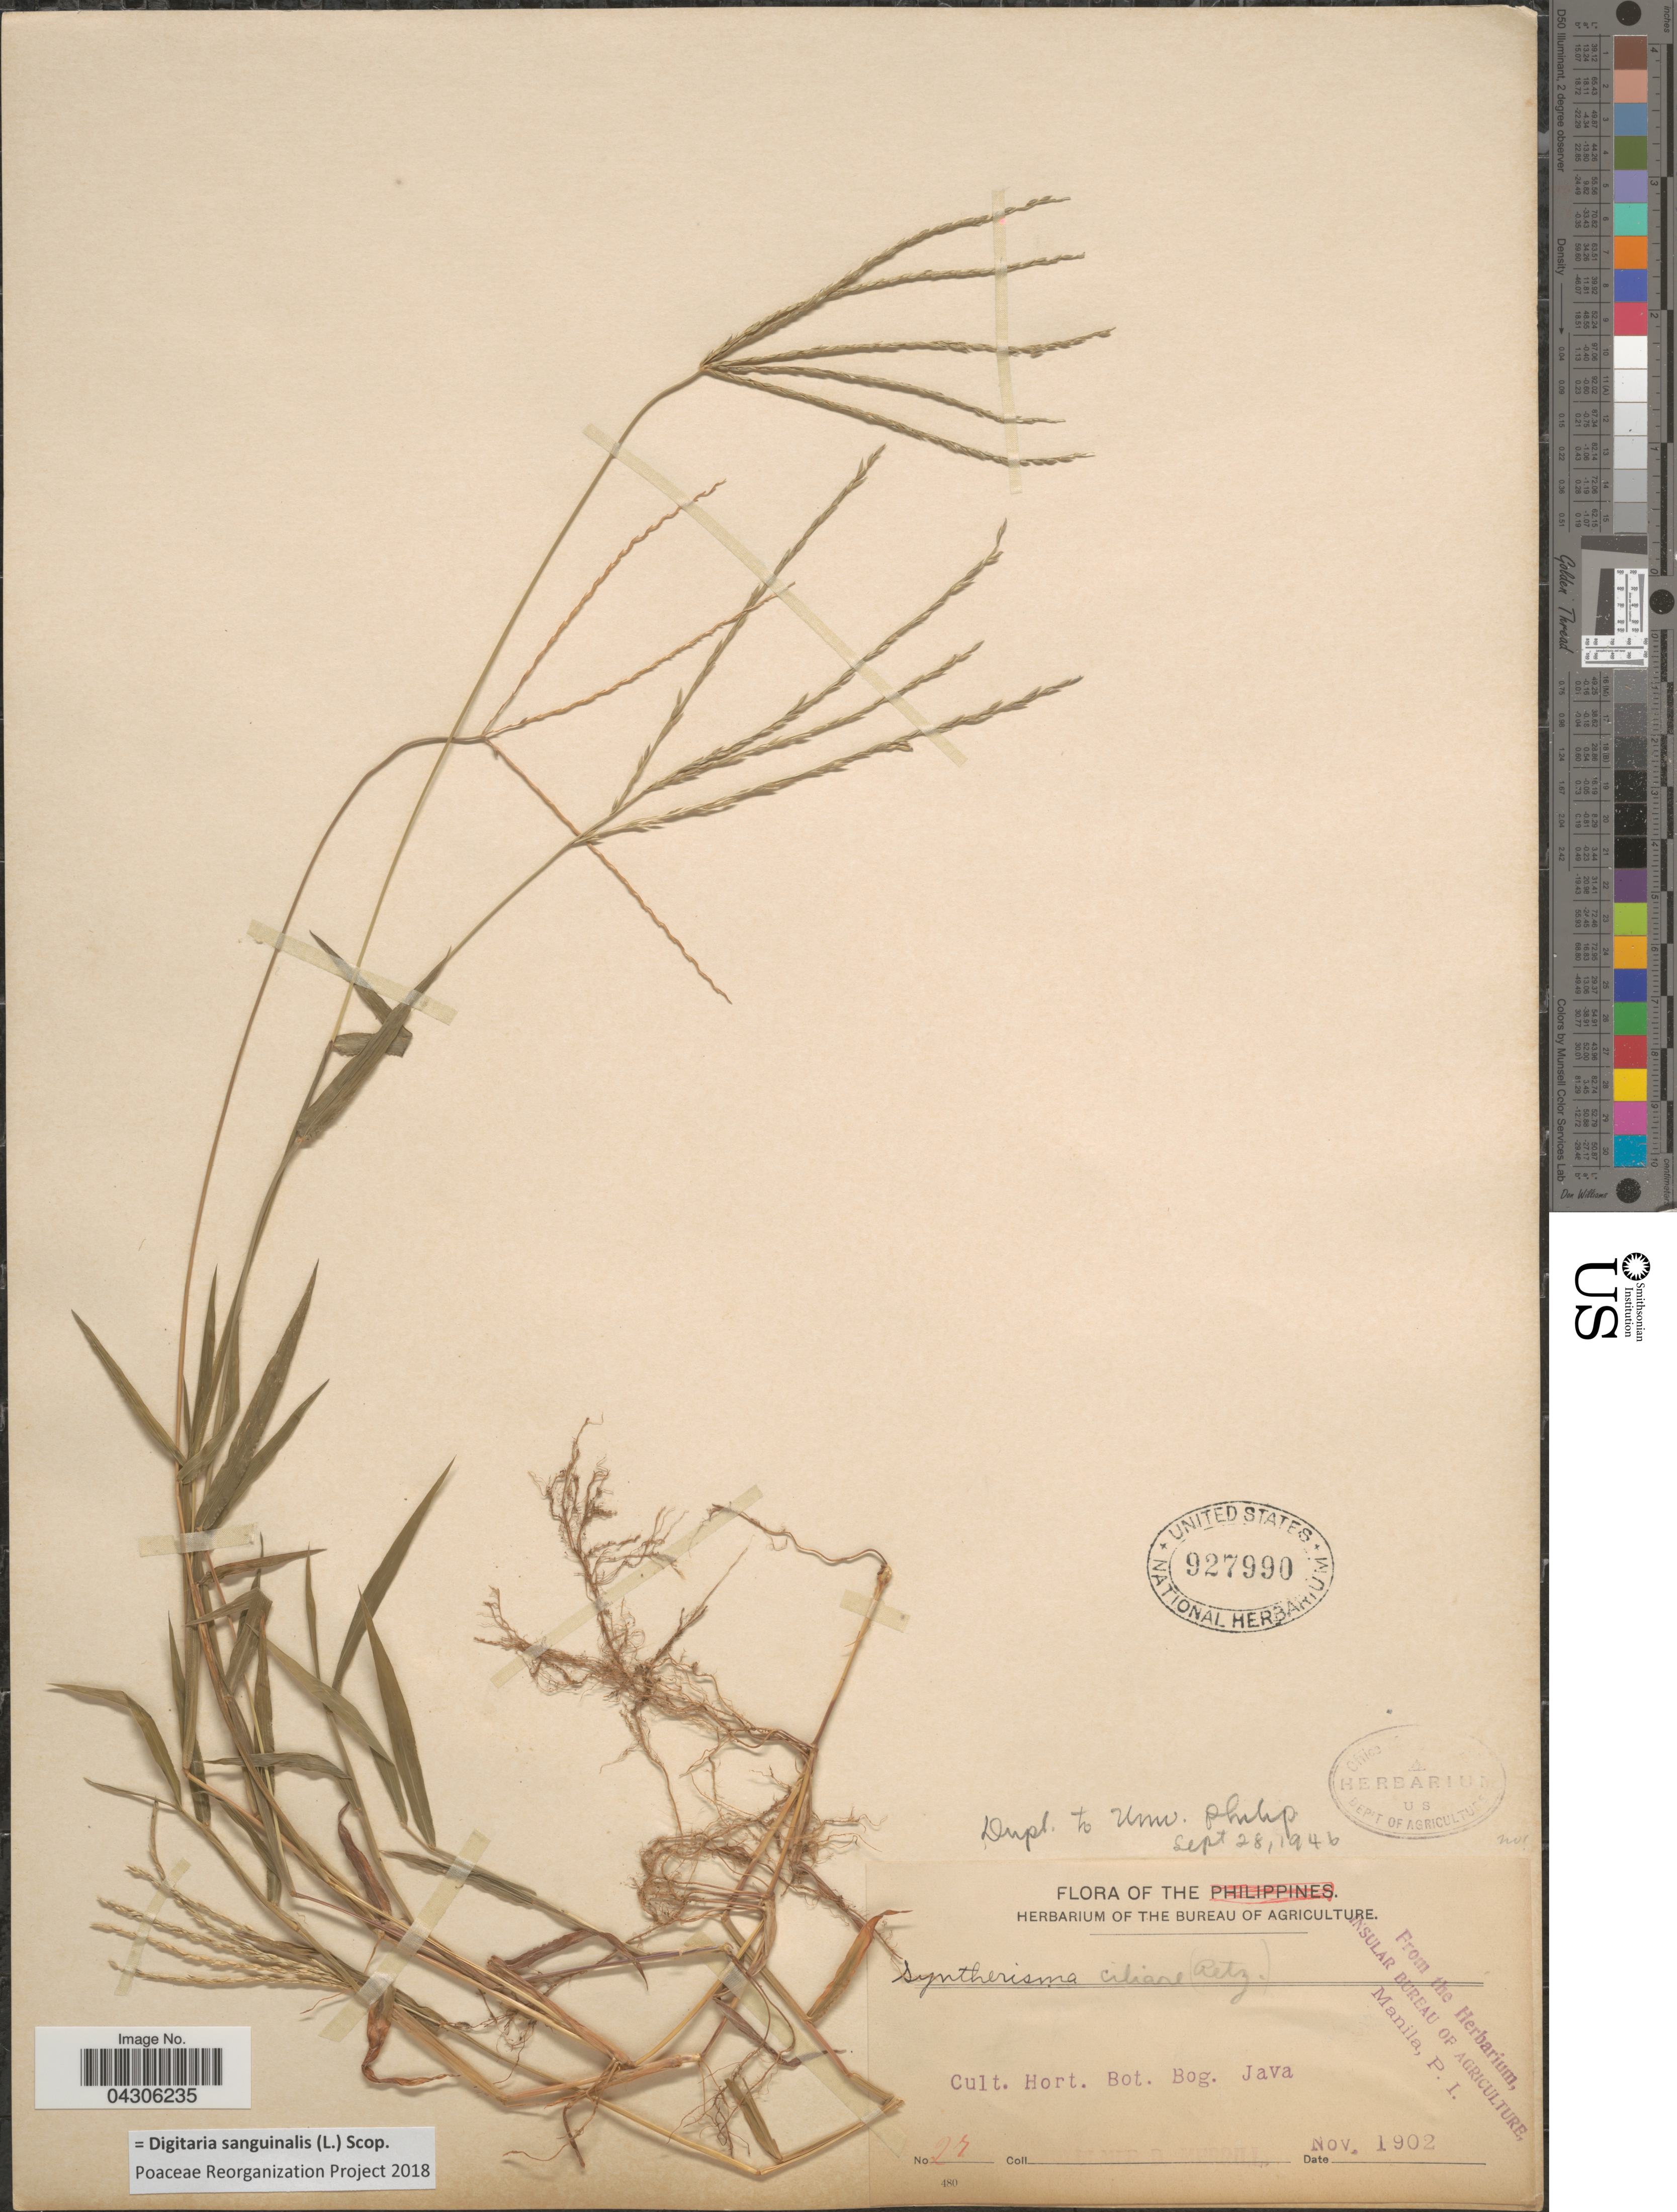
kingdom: Plantae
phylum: Tracheophyta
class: Liliopsida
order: Poales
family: Poaceae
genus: Digitaria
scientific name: Digitaria sanguinalis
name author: (L.) Scop.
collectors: Ex herb. Bureau of Agriculture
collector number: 97*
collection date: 1902-11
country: Indonesia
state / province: Java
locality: Cult. Hort. Bot. Bog. Java.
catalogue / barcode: US 927990